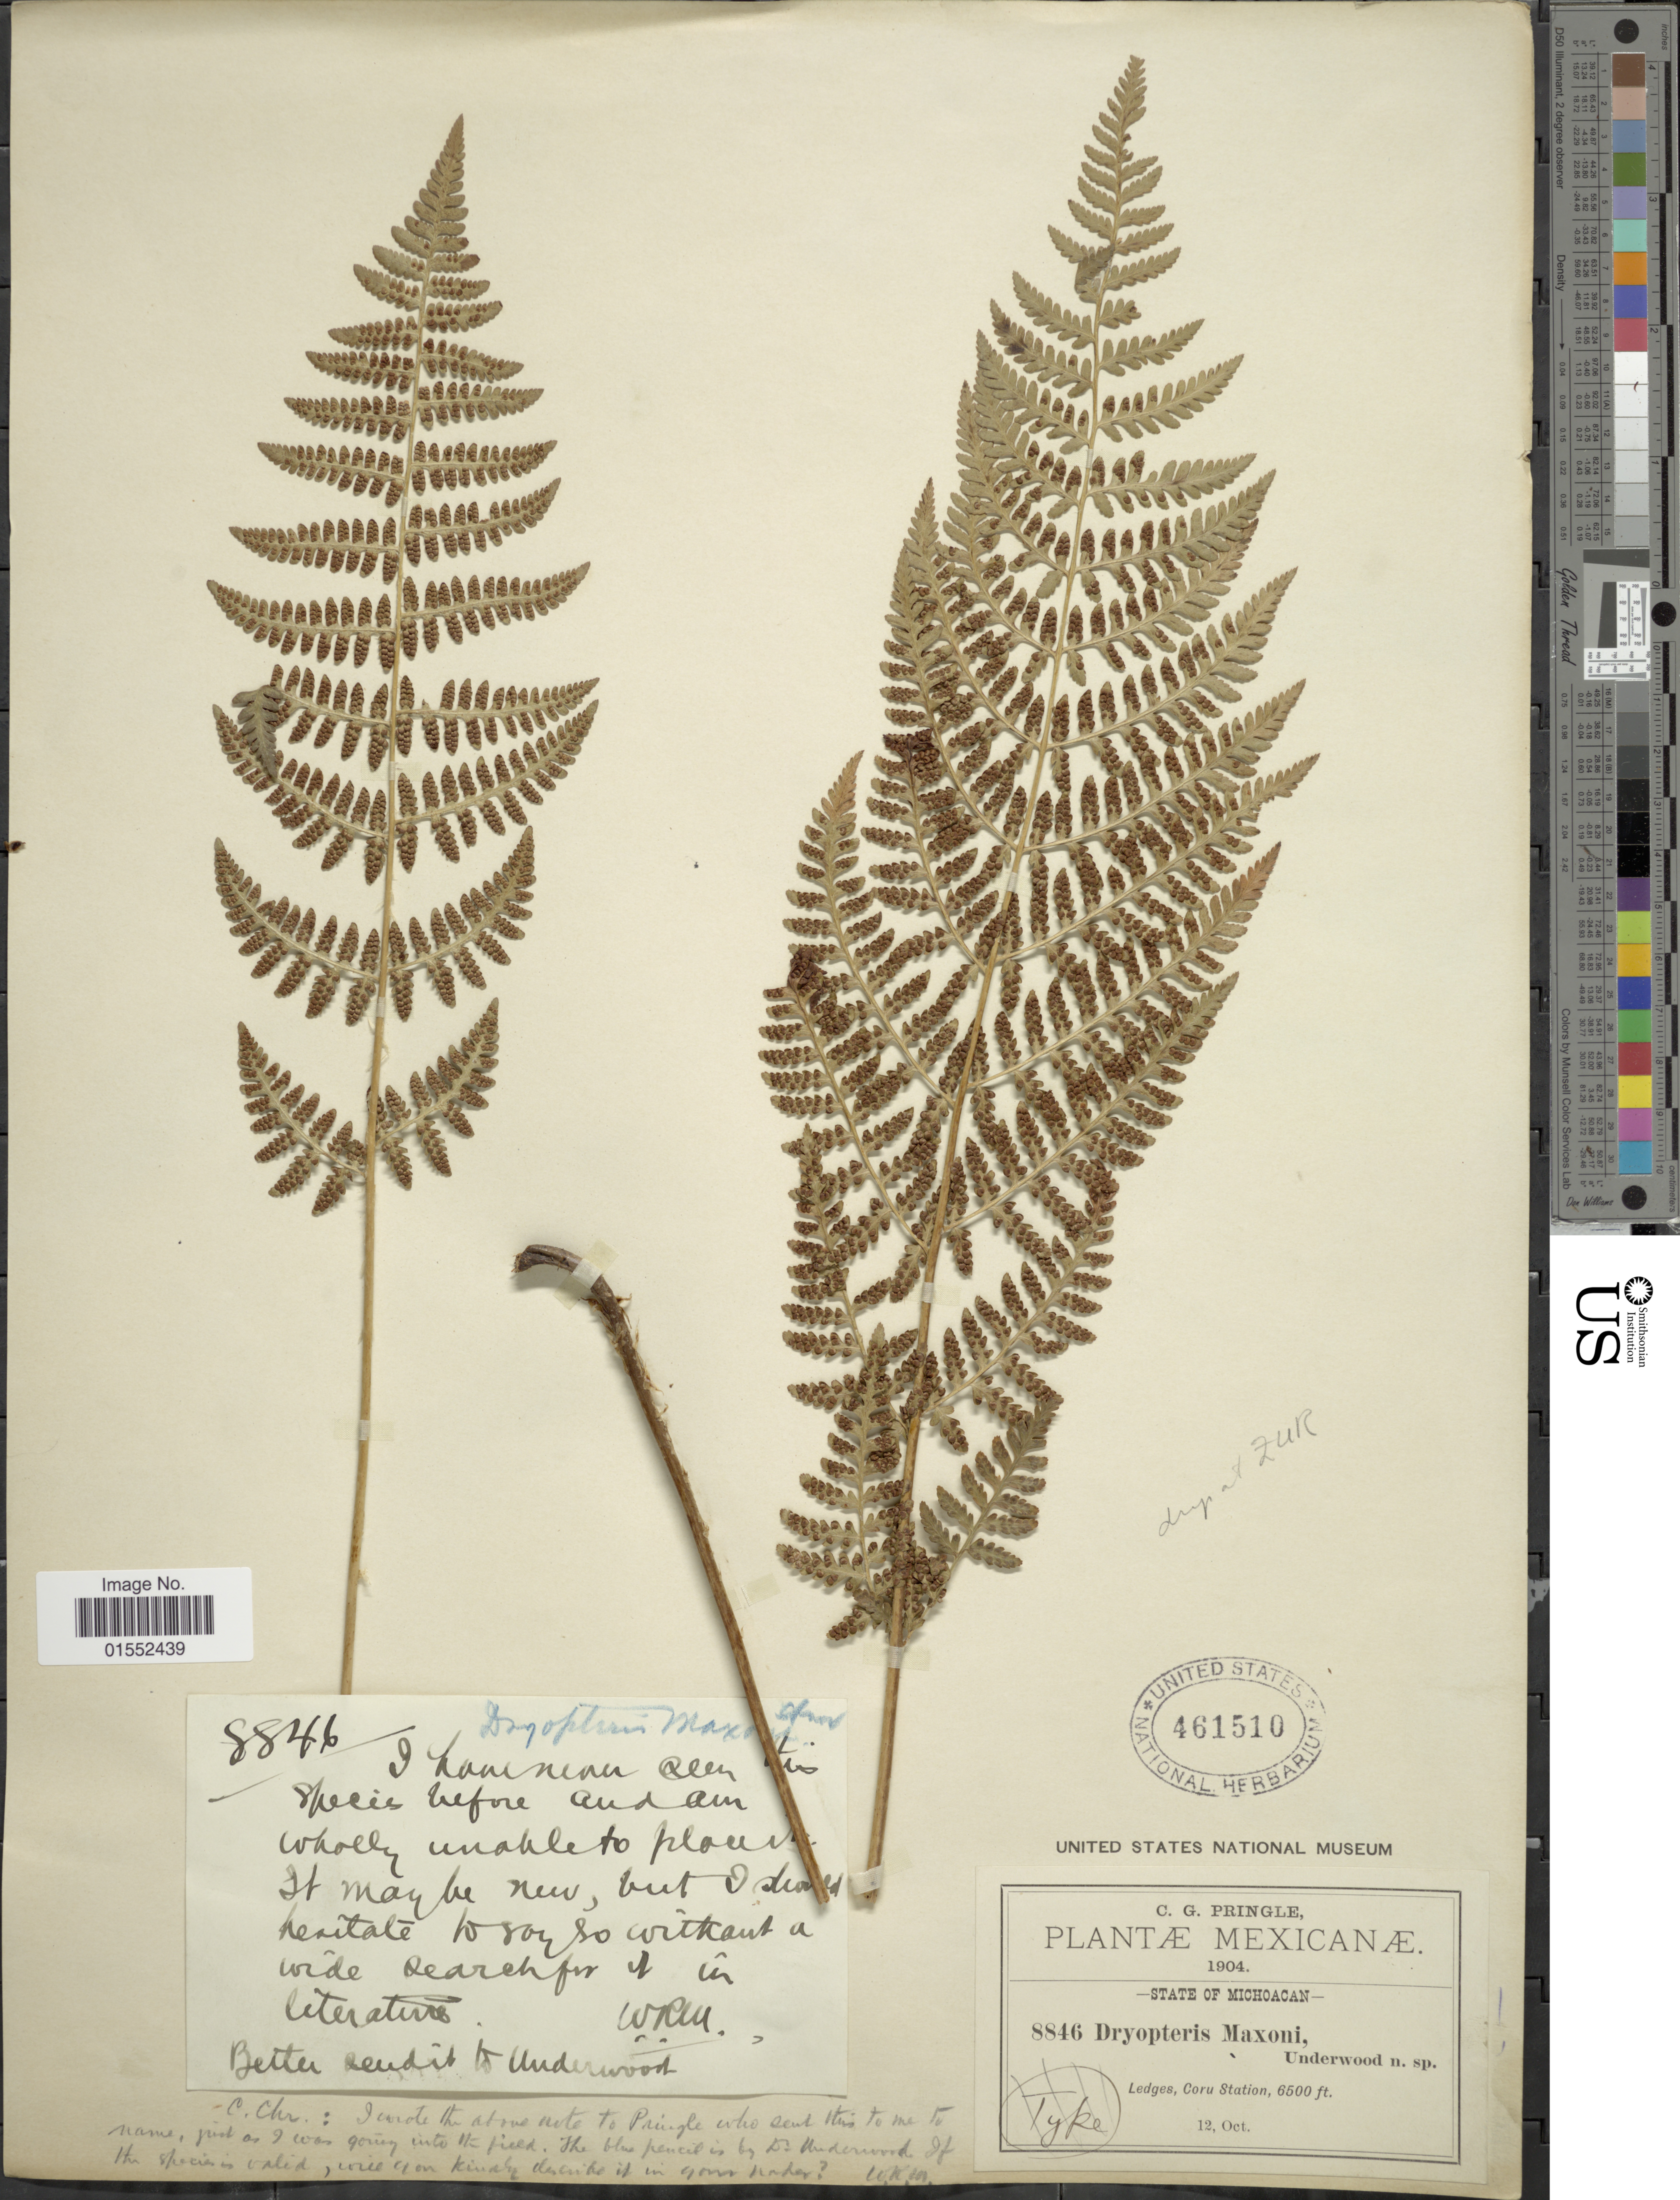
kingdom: Plantae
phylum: Tracheophyta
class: Polypodiopsida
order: Polypodiales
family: Dryopteridaceae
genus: Dryopteris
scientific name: Dryopteris maxonii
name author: Underw. & C. Chr.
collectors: C. G. Pringle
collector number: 8846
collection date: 1904-10-12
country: Mexico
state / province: Michoacán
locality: State of Michoacan. Ledges, Coru Station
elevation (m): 1981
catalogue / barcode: US 461510